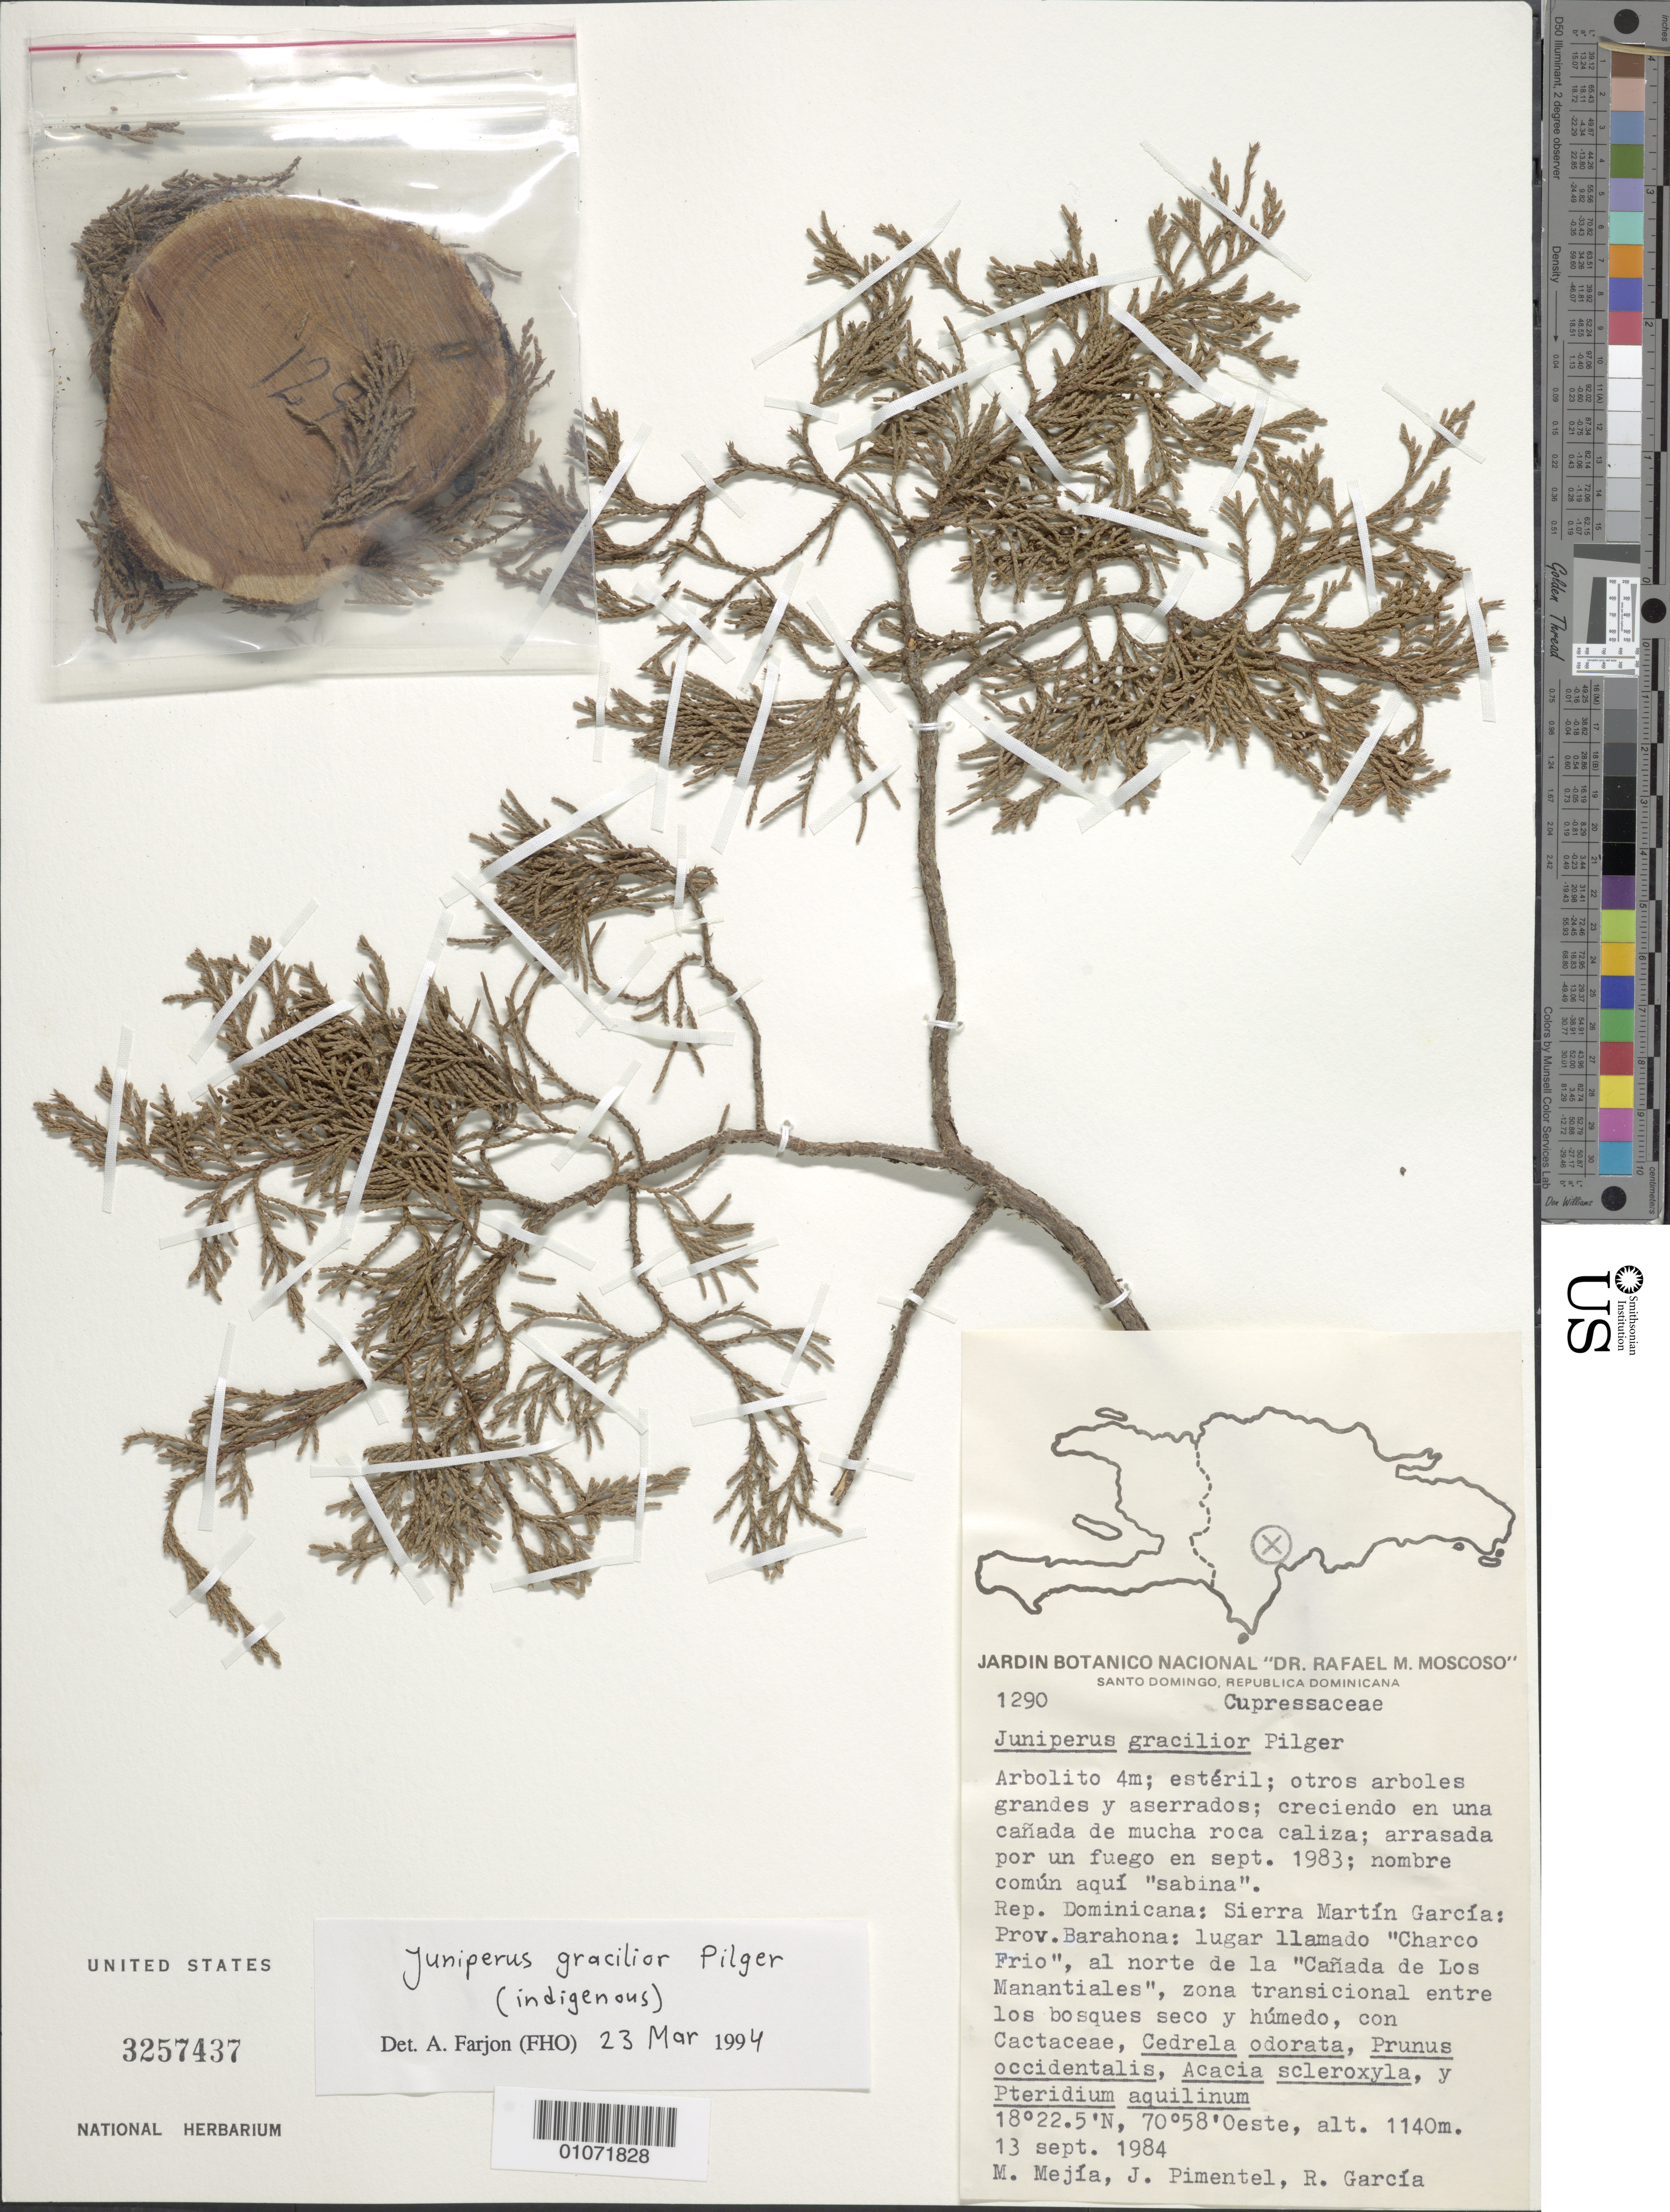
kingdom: Plantae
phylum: Tracheophyta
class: Pinopsida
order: Pinales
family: Cupressaceae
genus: Juniperus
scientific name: Juniperus gracilior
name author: Pilg. in Urb.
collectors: M. Mejia, J. Pimentel & R. G. García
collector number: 1290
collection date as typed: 13 Sep 1984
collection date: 1984-09-13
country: Haiti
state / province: Óuest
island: Hispaniola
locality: Rep. Dominicana; Sierra Martin Garcia: prov. Barahona: lugar lllamado "Charco Frio", al norte de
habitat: la "Cañada de Los Manantiales", zona transicional entre los busques seco y humedo, con Cactaceae, Cedrela odorata, Prunus occidentalis, Acacia scleroxyla, y Pteridium aquilinum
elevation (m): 1140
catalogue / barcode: US 3257437